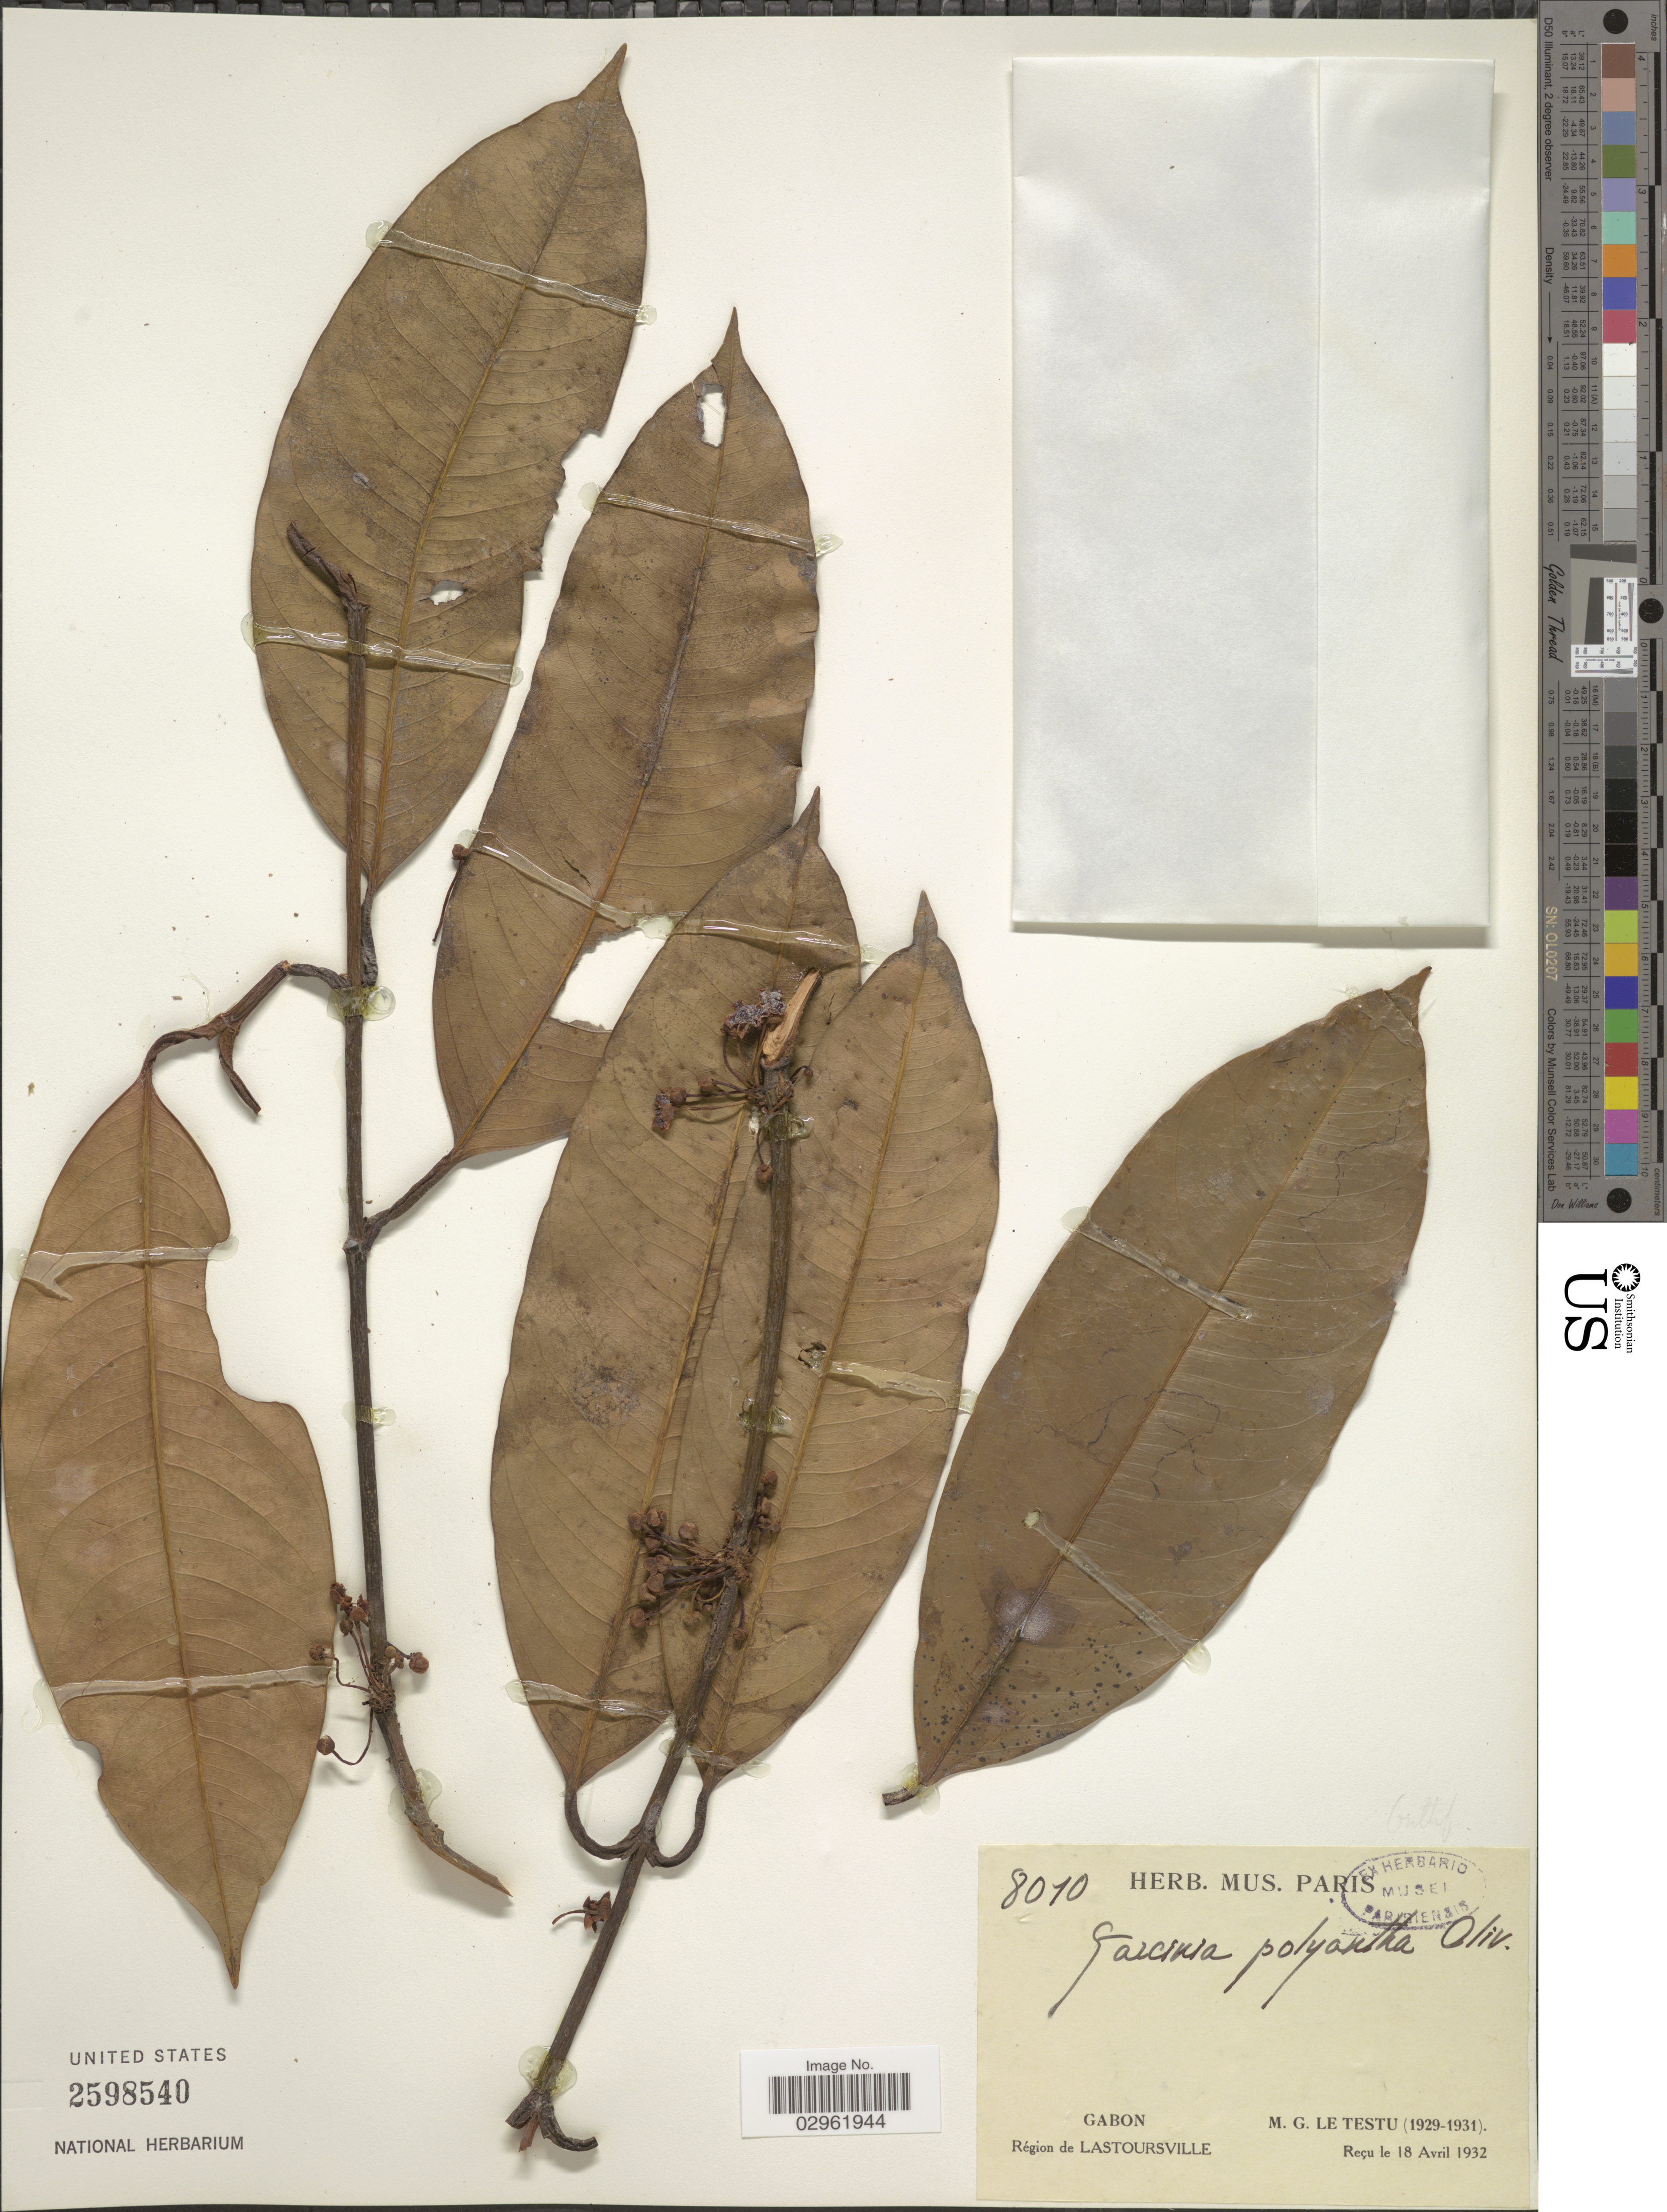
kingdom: Plantae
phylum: Tracheophyta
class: Magnoliopsida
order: Malpighiales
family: Clusiaceae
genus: Garcinia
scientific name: Garcinia polyantha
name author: Oliv.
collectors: G. Le Testu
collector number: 8010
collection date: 1929/1931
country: Gabon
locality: Région de Lastoursville.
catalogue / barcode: US 2598540